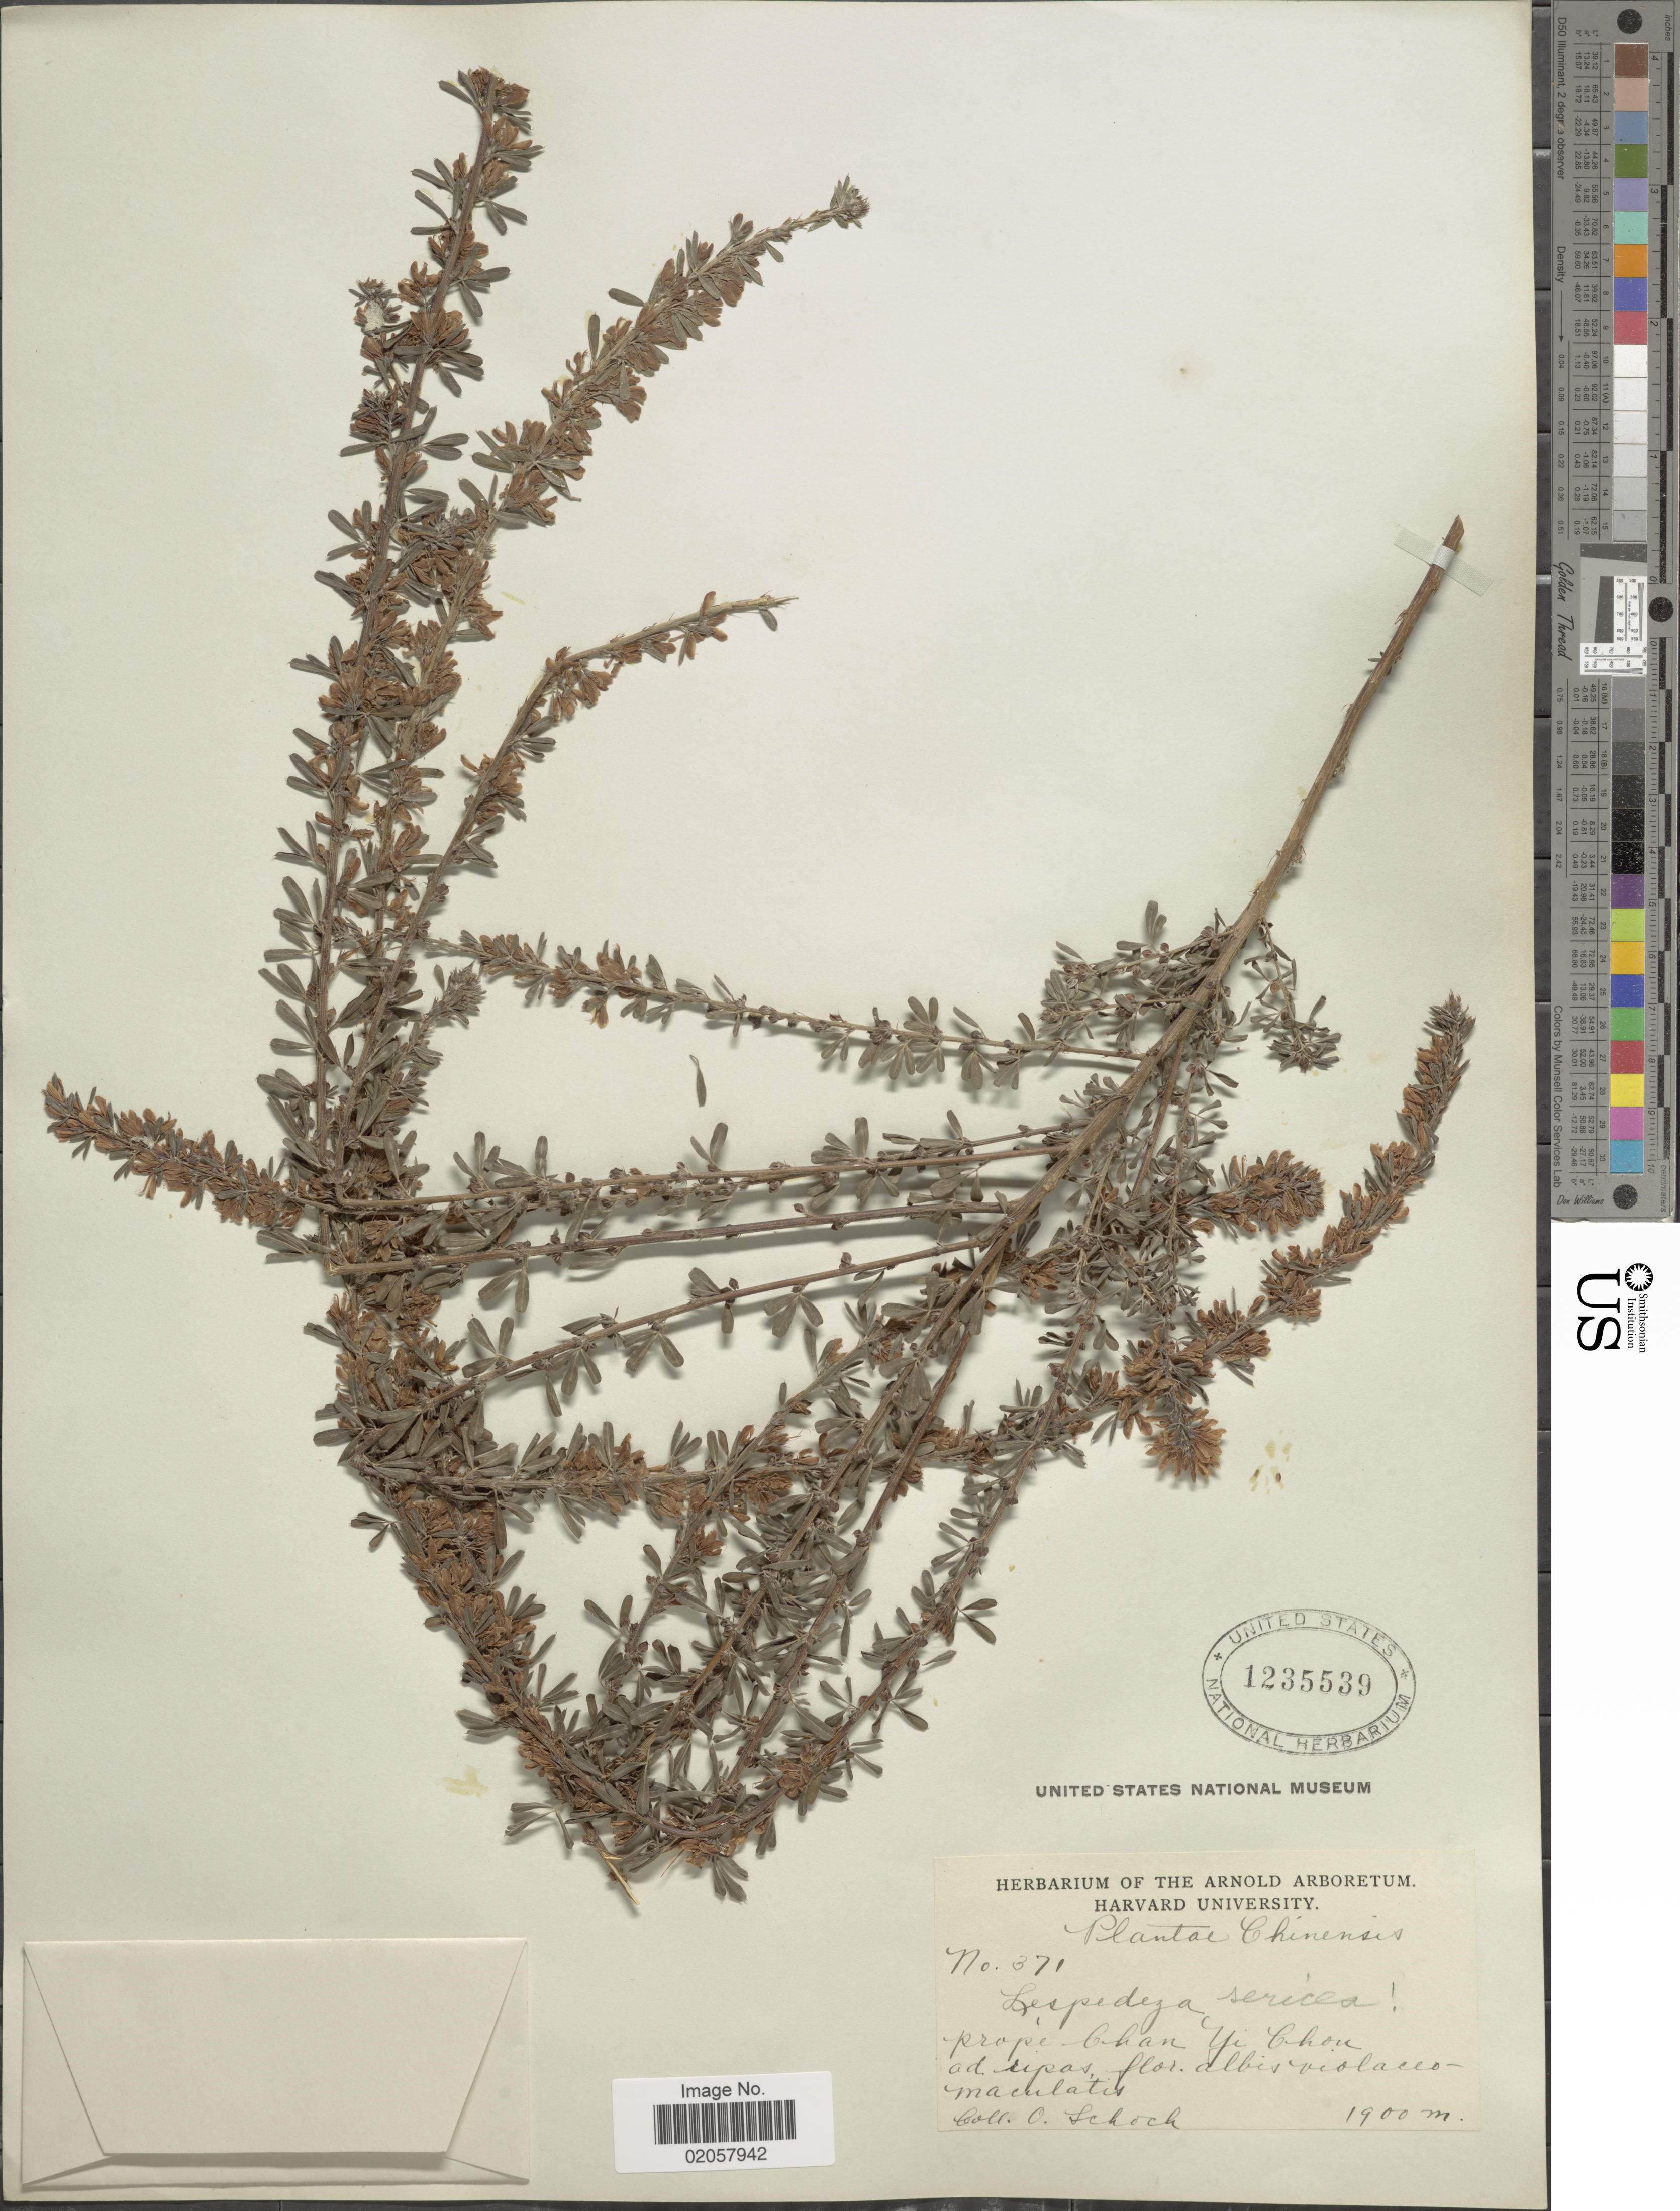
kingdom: Plantae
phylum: Tracheophyta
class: Magnoliopsida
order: Fabales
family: Fabaceae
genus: Lespedeza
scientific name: Lespedeza cuneata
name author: (Dum. Cours.) G. Don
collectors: O. Schoch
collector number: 371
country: China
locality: Prope Hcan Yi Chon, ad ripas, albis violaceo-maculatis [unsure placement]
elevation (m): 1900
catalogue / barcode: US 1235539